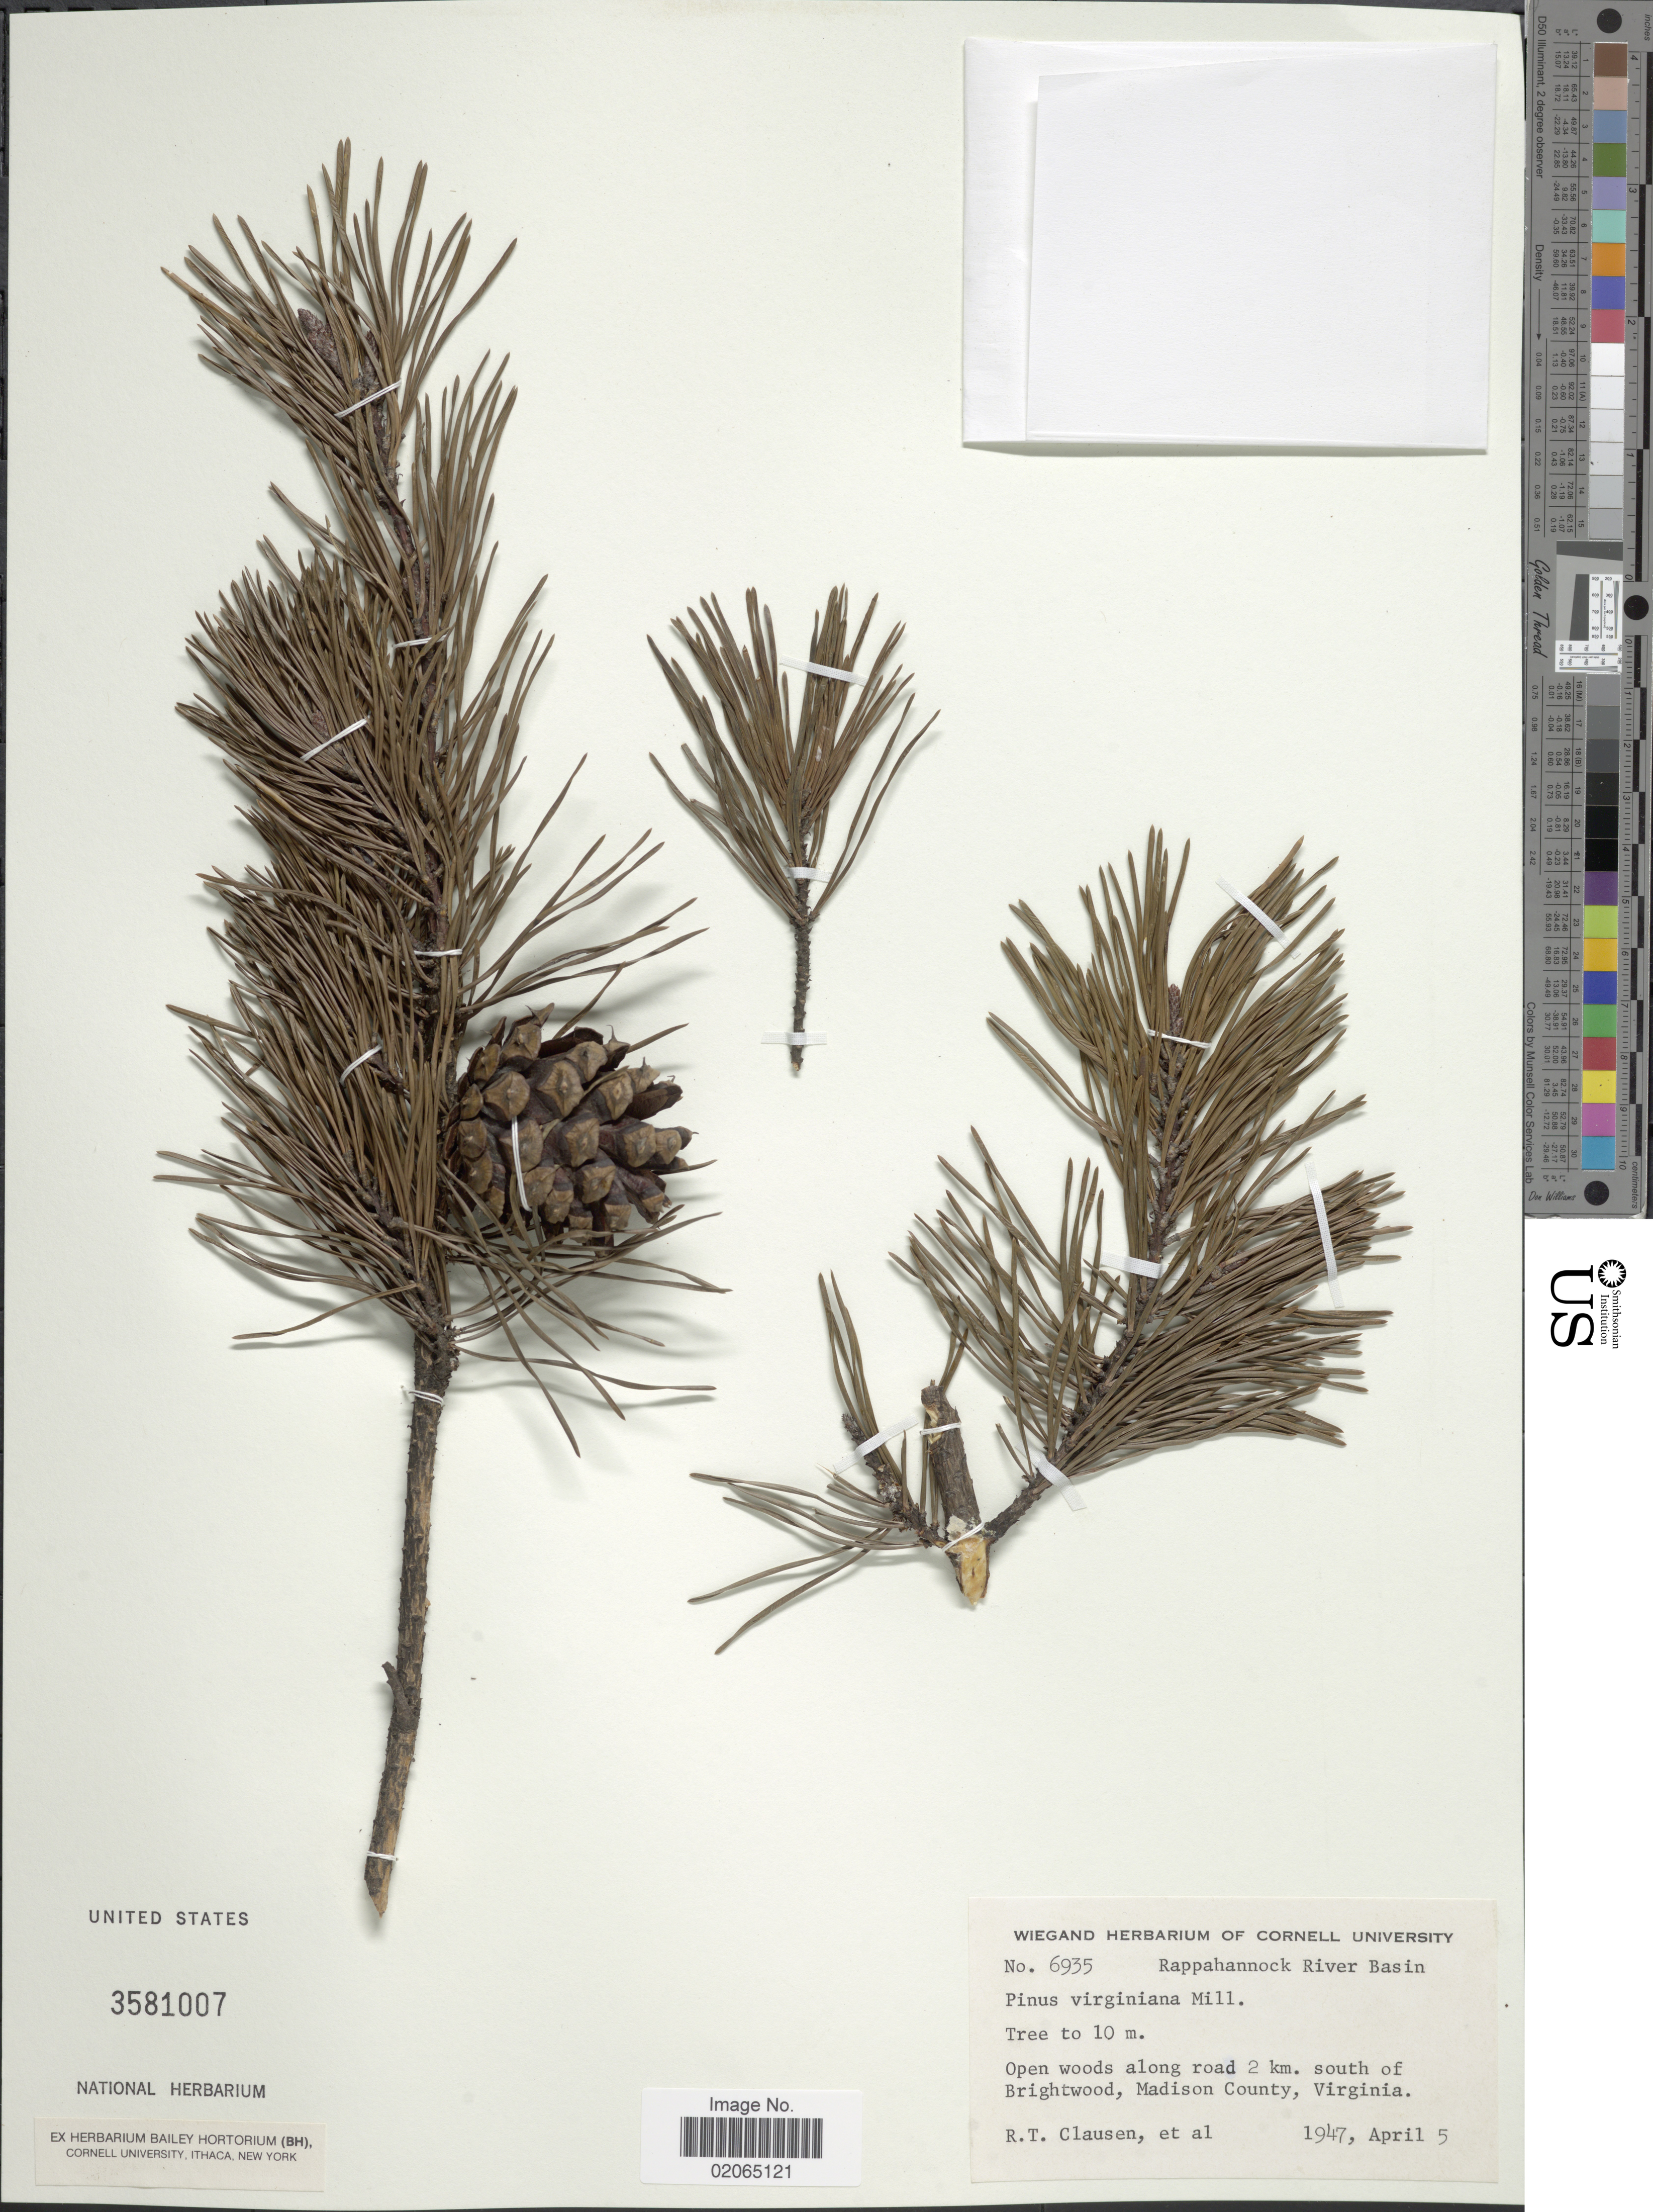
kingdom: Plantae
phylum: Tracheophyta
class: Pinopsida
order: Pinales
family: Pinaceae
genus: Pinus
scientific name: Pinus virginiana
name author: Mill.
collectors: R. T. Clausen & et al.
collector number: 6935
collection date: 1947-04-05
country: United States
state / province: Virginia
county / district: Madison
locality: Along road 2 km south of Brightwood, Madison County. rappahannock River Basin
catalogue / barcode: US 3581007